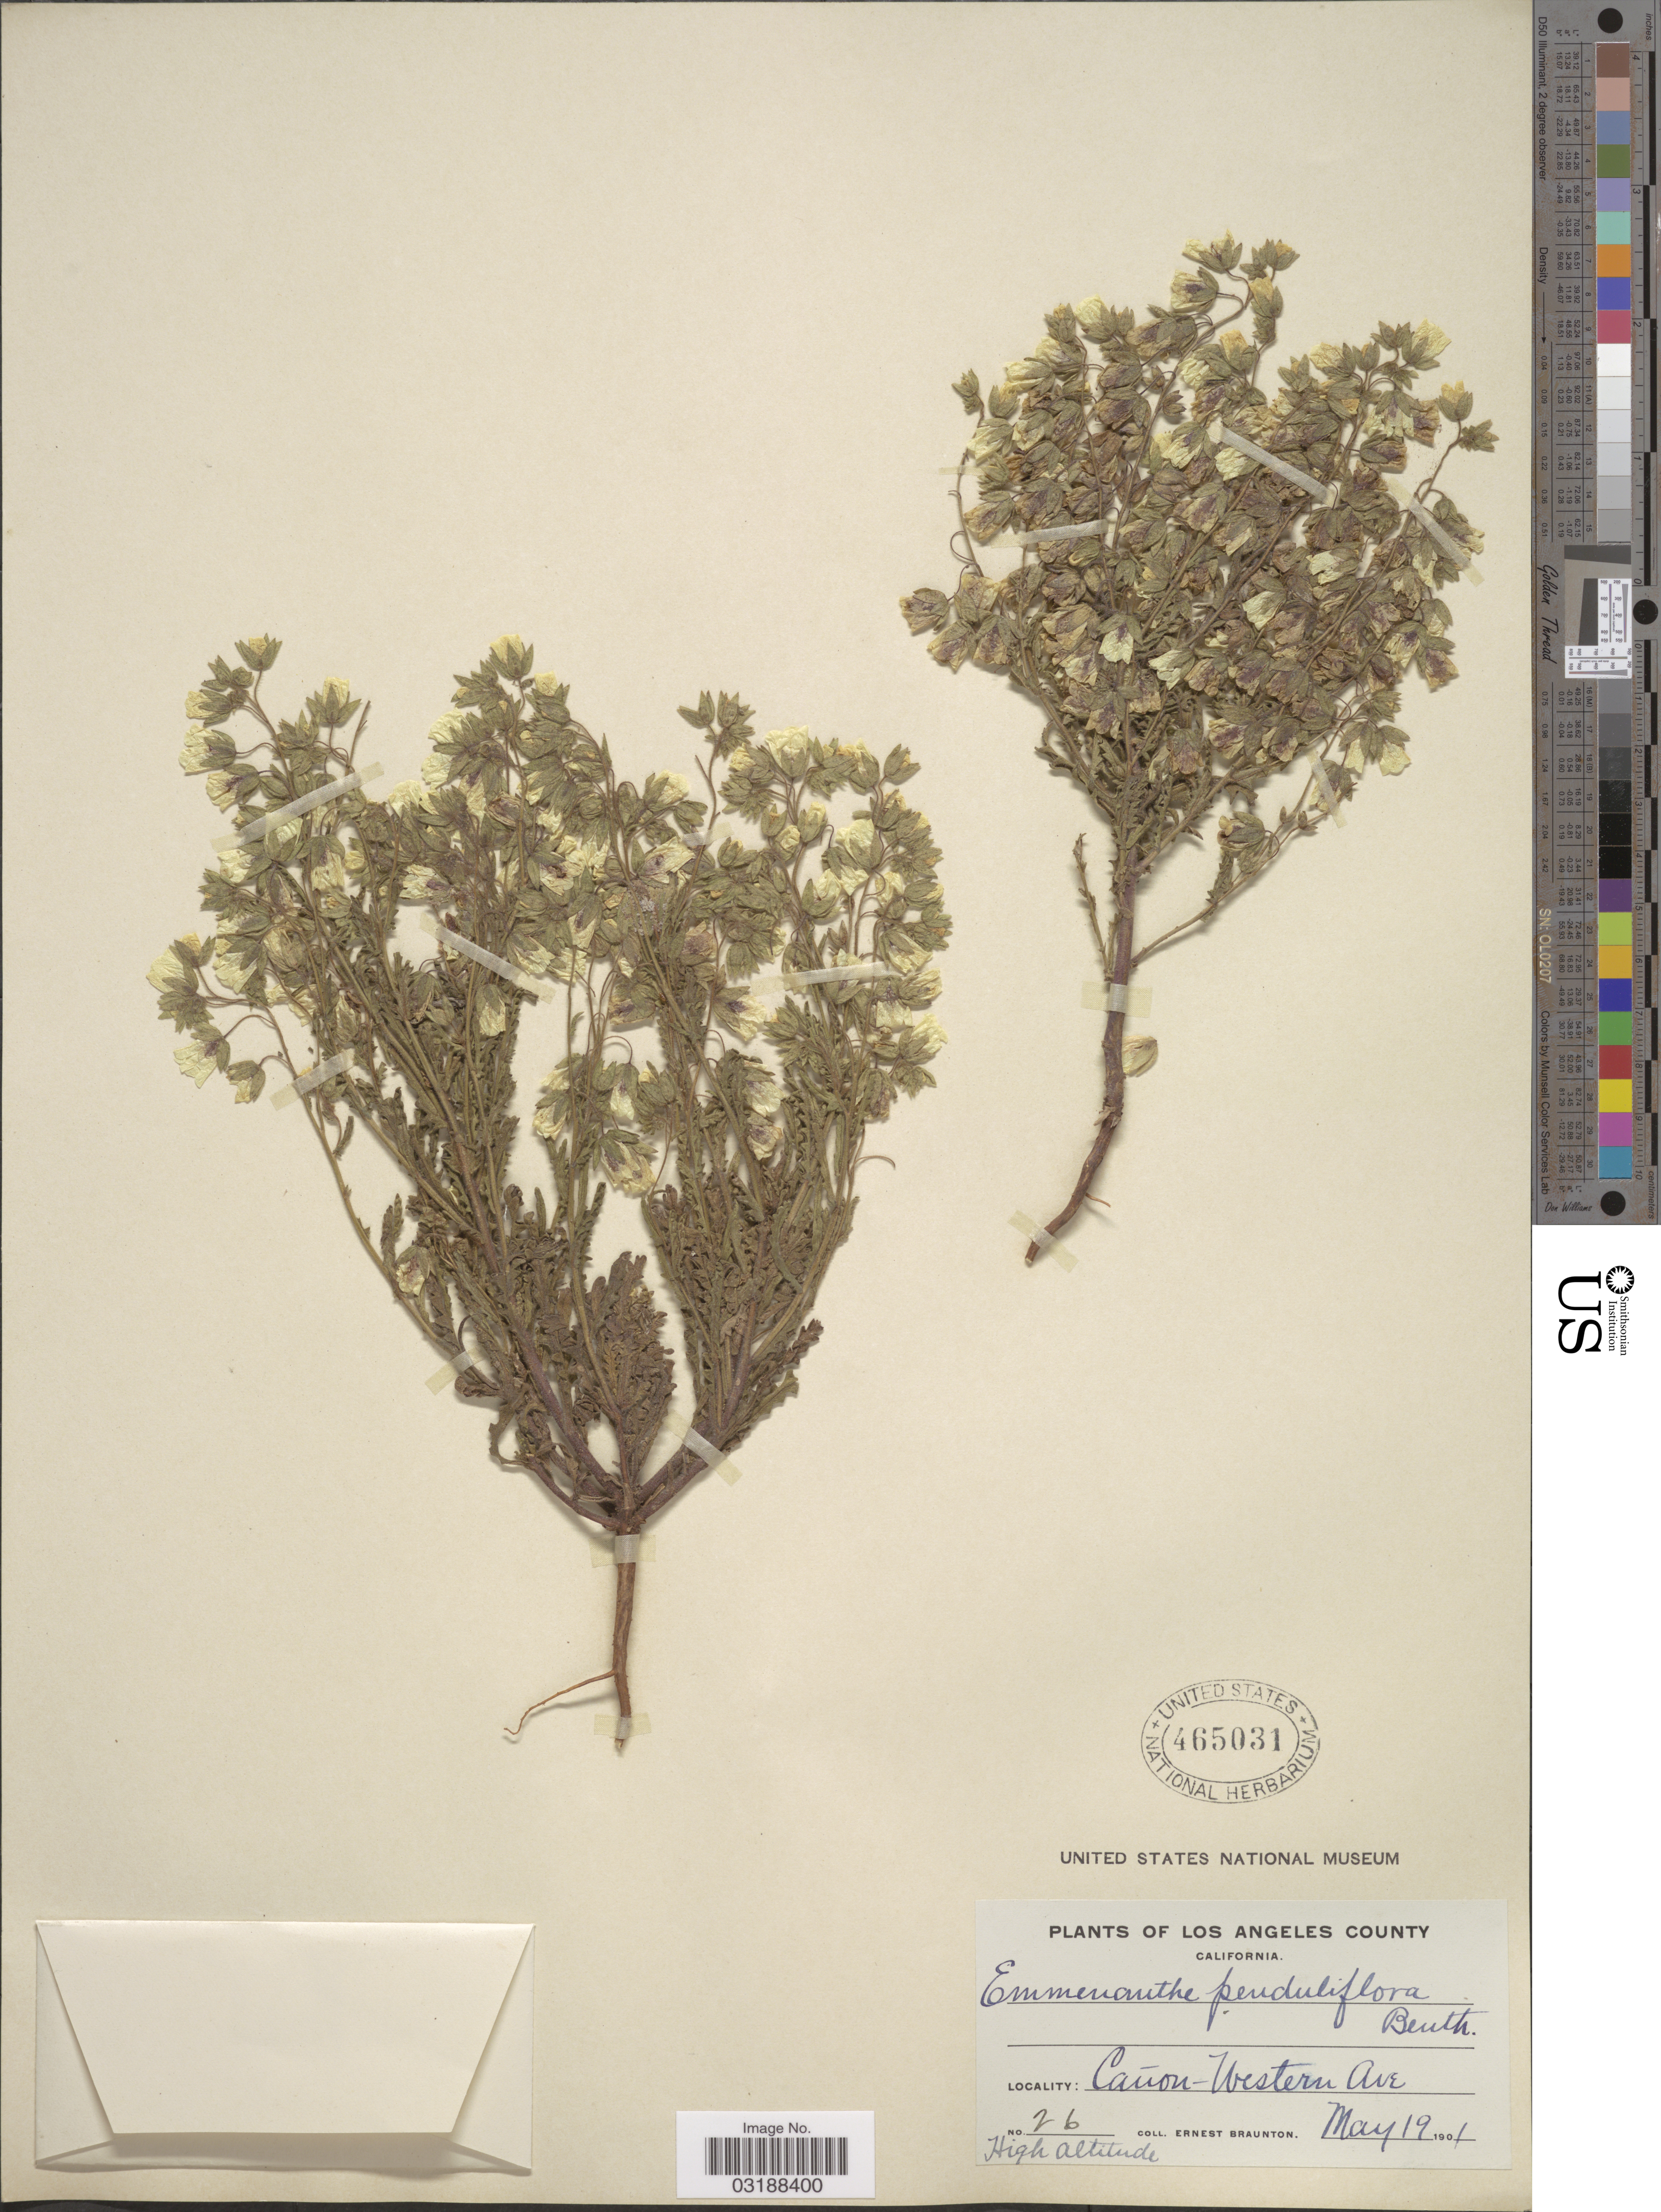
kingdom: Plantae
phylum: Tracheophyta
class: Magnoliopsida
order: Boraginales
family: Hydrophyllaceae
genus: Emmenanthe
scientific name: Emmenanthe penduliflora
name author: Benth.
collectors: E. Braunton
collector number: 26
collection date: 1901-05-19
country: United States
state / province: California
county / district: Los Angeles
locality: Los Angeles County. Cañon - Western Ave.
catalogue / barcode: US 465031